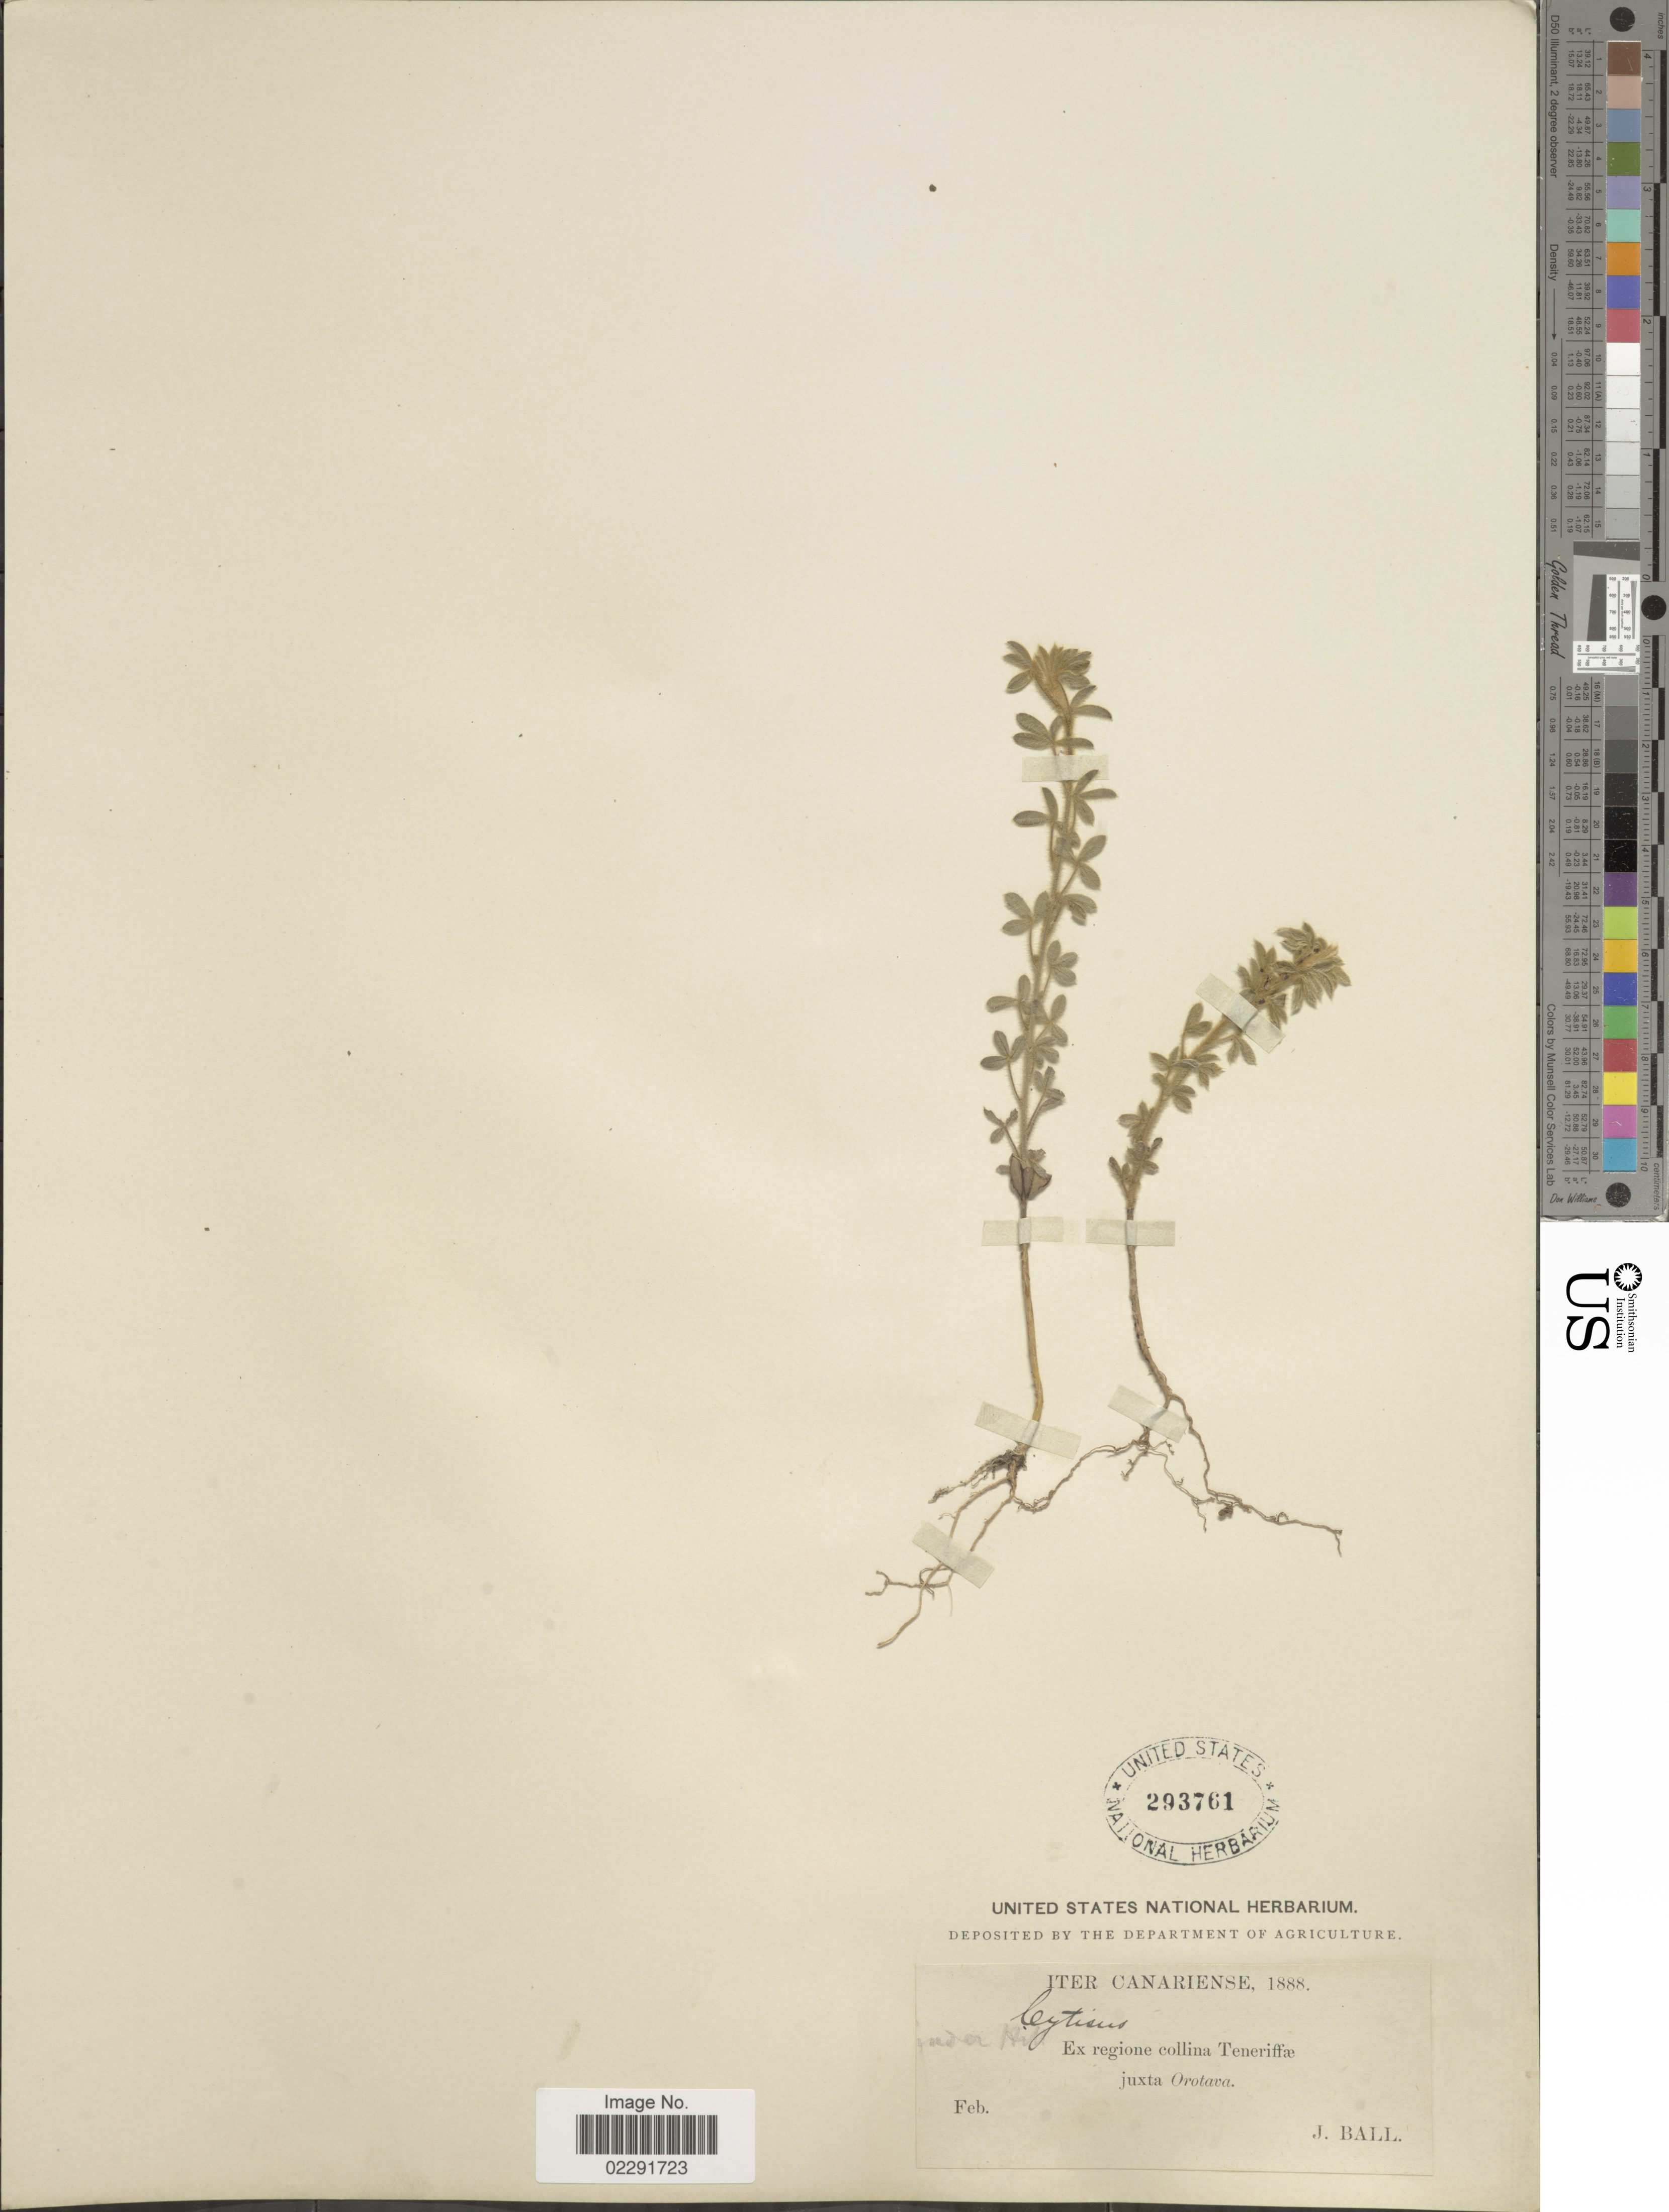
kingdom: Plantae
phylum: Tracheophyta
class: Magnoliopsida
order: Fabales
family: Fabaceae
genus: Cytisus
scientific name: Cytisus sp.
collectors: J. Ball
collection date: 1888-02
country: Spain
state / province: Canarias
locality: Iter Canariense, ex regione collina Teneriffae juxta Orotavo.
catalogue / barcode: US 293761